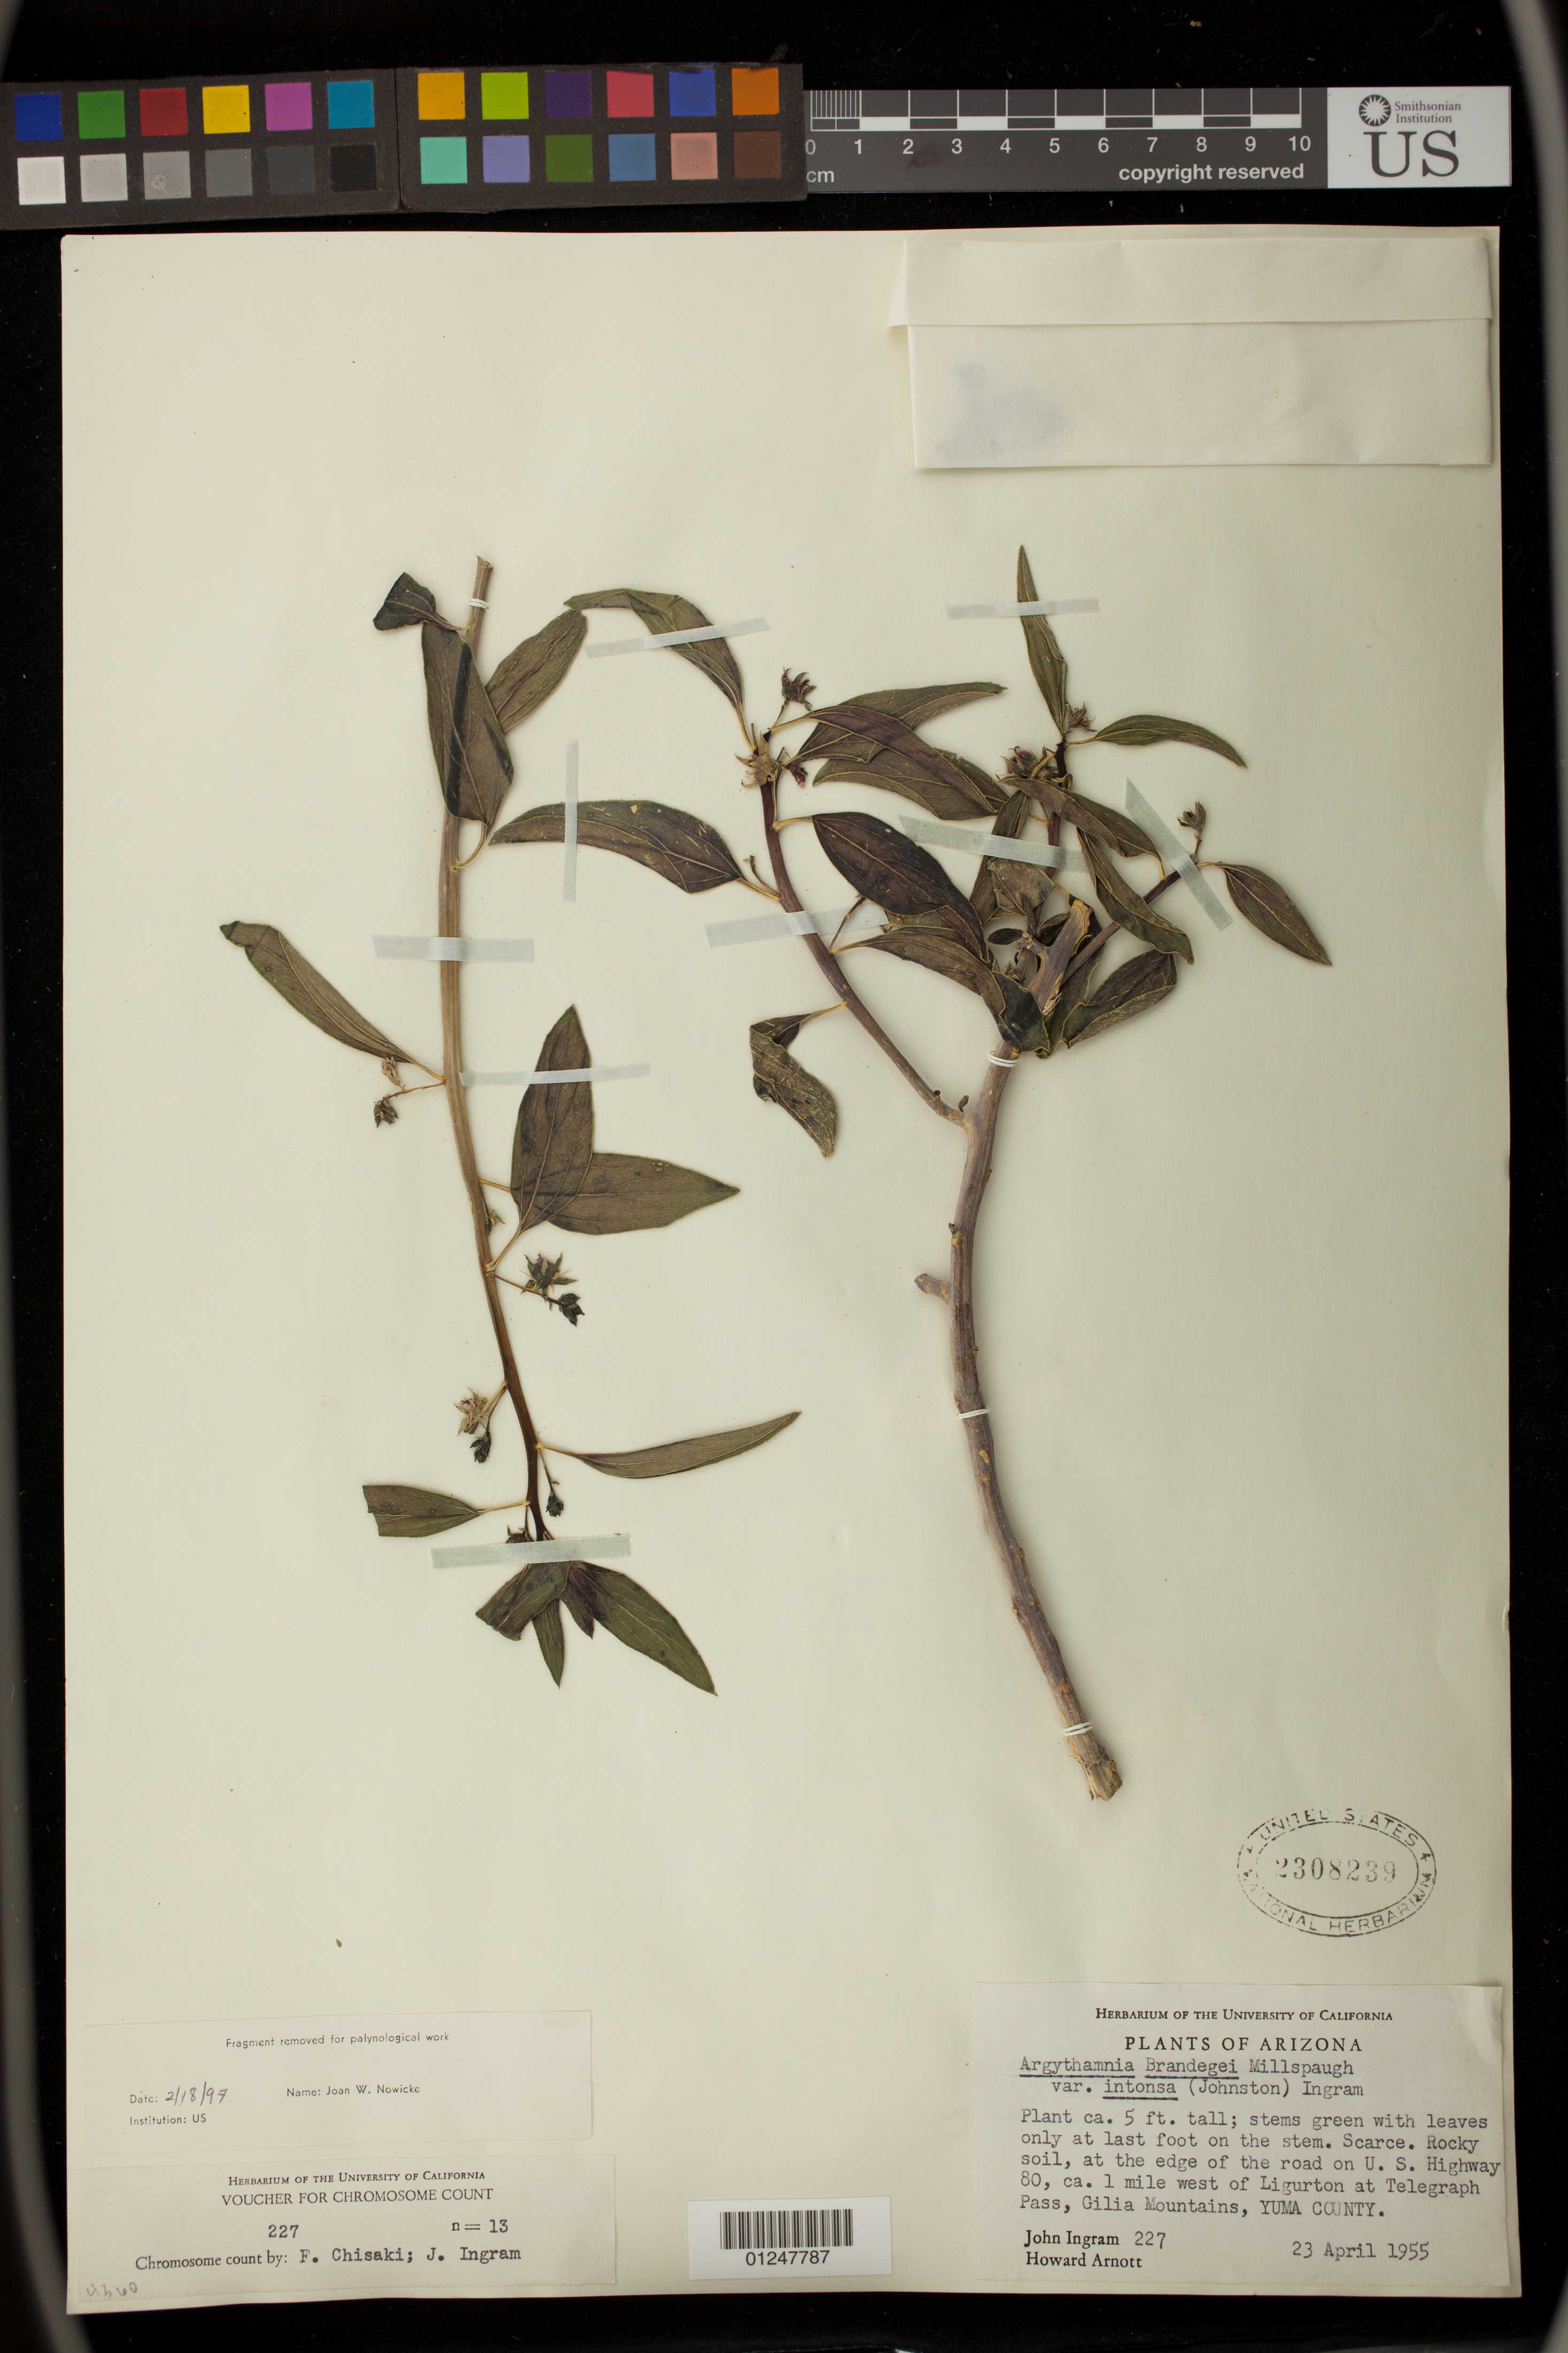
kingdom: Plantae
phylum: Tracheophyta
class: Magnoliopsida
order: Malpighiales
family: Euphorbiaceae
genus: Argythamnia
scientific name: Argythamnia brandegeei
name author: Millsp.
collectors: J. Ingram & H. Arnott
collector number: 227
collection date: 1955-04-23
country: United States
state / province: Arizona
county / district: Yuma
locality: at the edge of the road on U. S. Highway 80, ca. 1 mile west of Ligurton at Telegraph Pass, Gilia [Gila] Mountains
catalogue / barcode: US 2308239